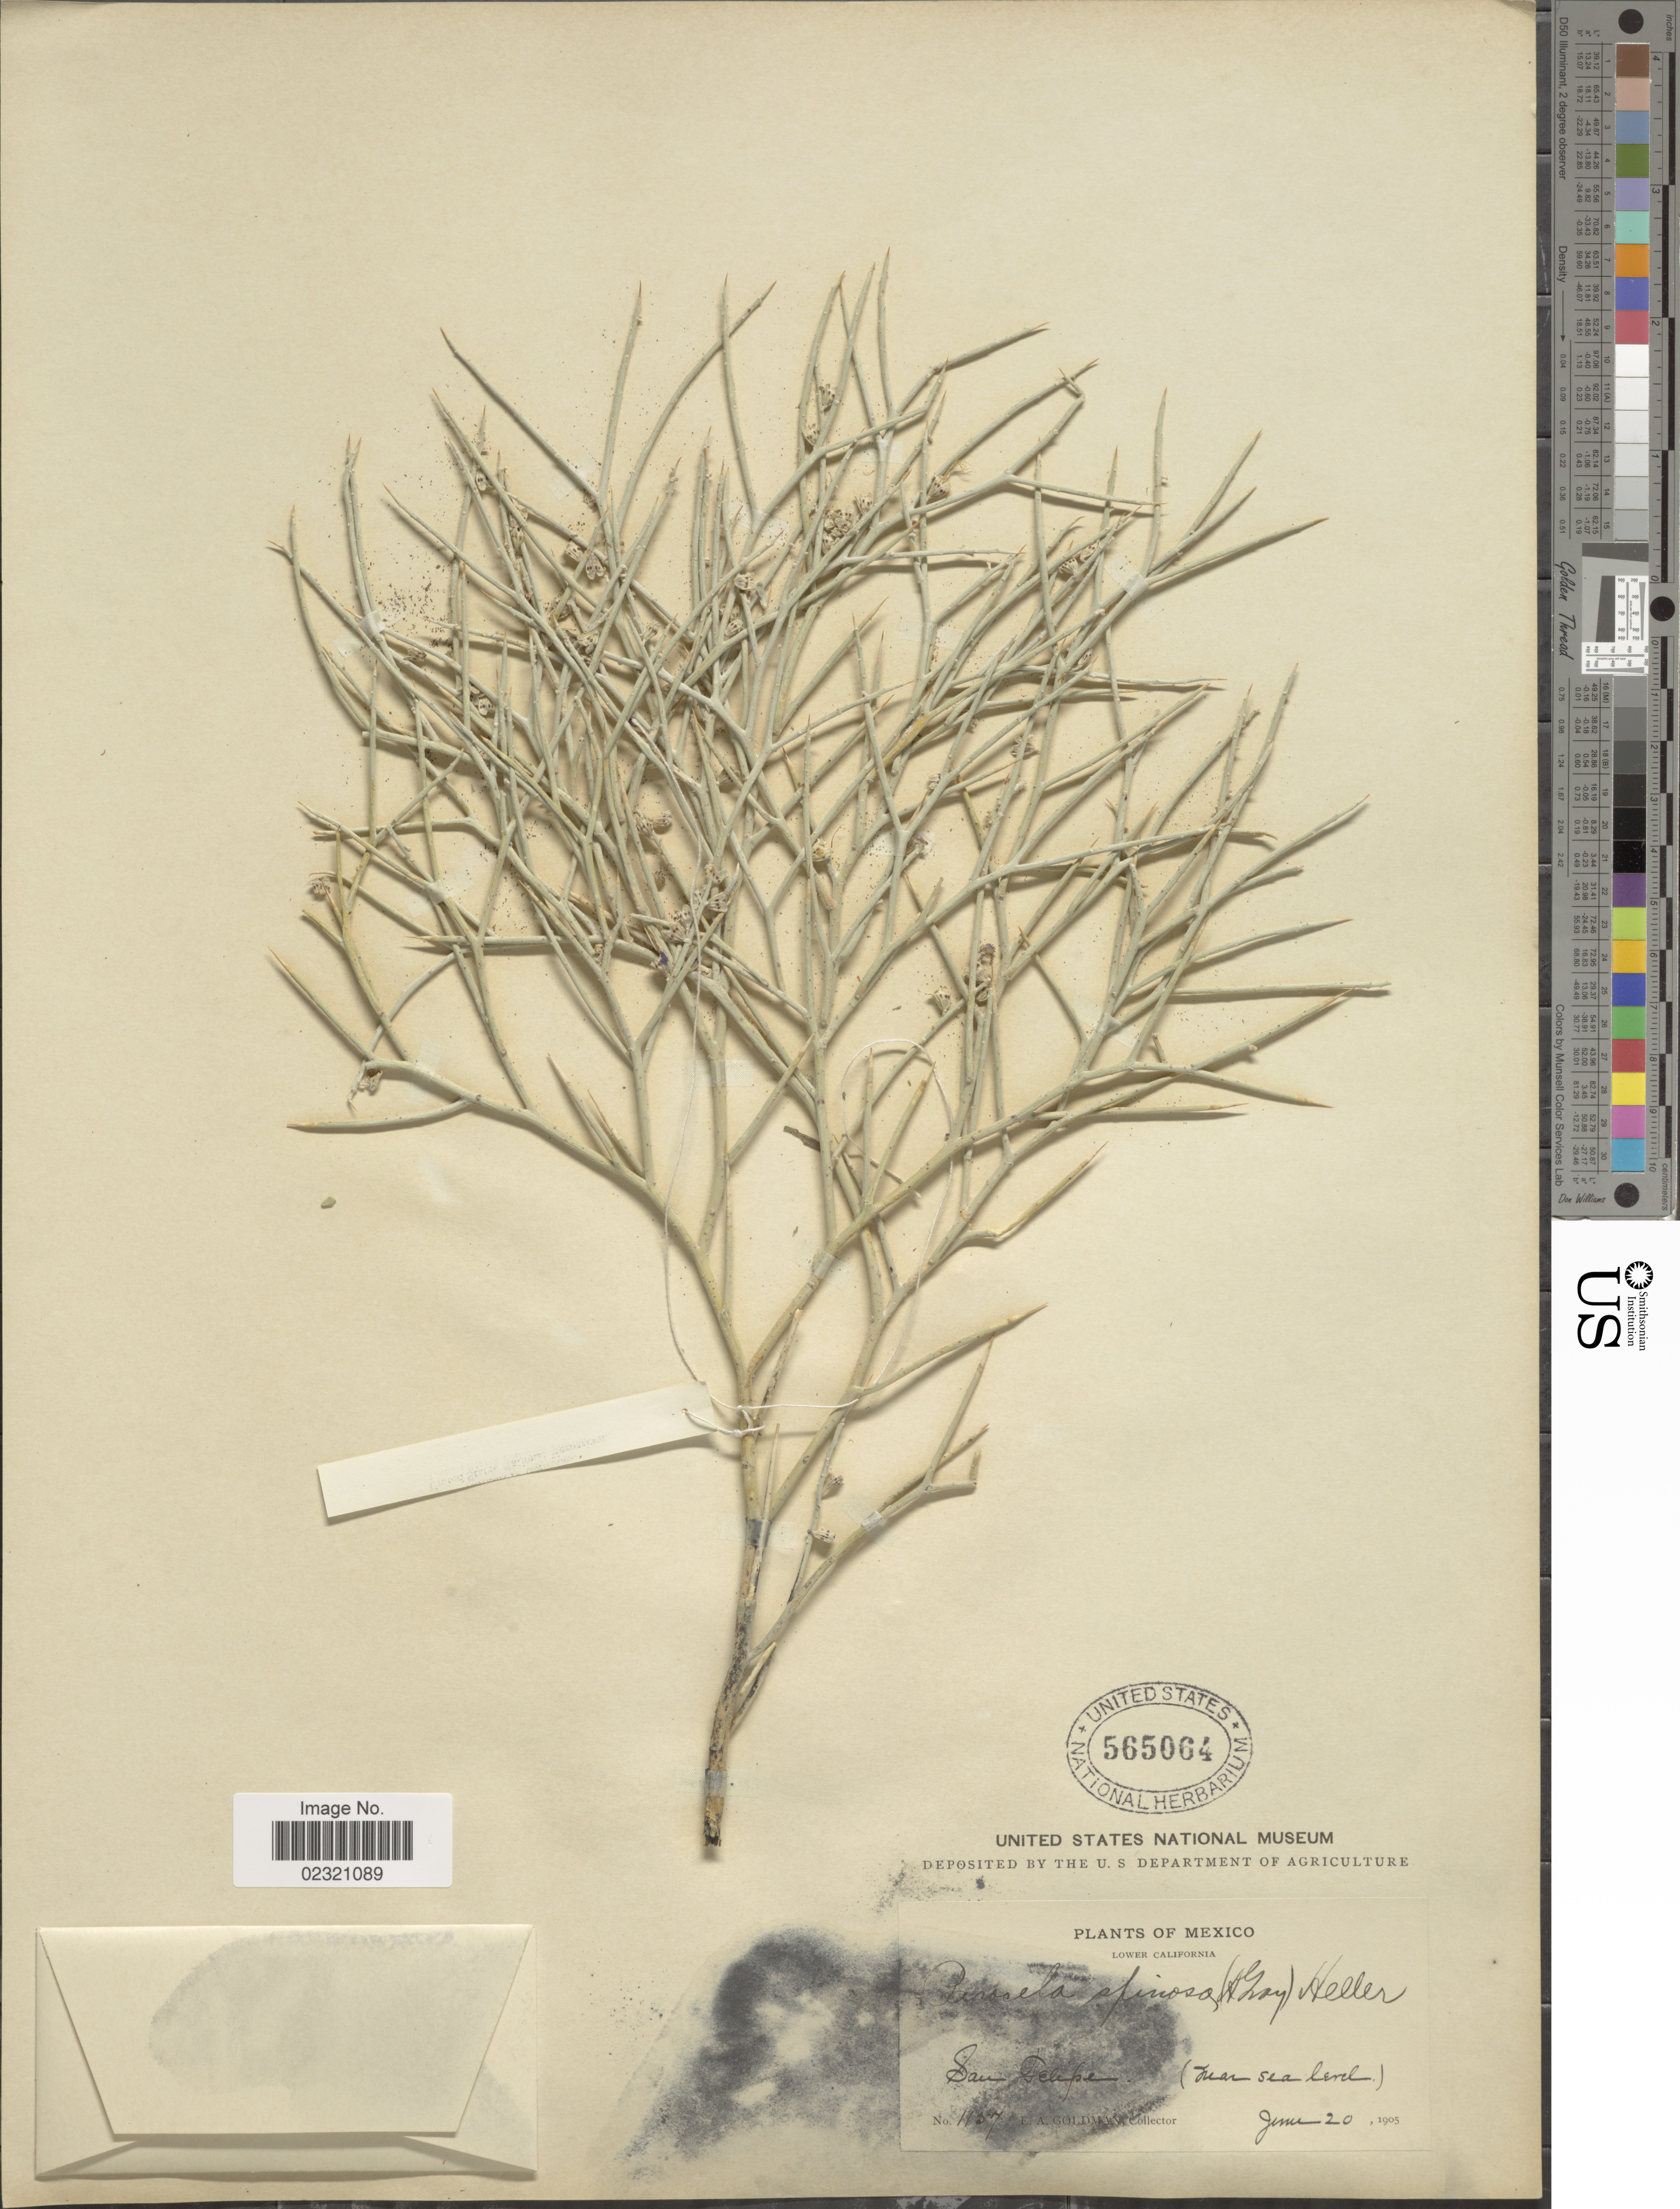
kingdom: Plantae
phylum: Tracheophyta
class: Magnoliopsida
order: Fabales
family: Fabaceae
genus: Psorothamnus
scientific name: Psorothamnus spinosus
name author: (A. Gray) Barneby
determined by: Strong, Mark T., (BOT), Smithsonian Institution - National Museum of Natural History (UNITED STATES)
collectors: E. A. Goldman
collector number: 437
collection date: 1905-06-20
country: Mexico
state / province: Baja California Norte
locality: Lower California San Felipe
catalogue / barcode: US 565064